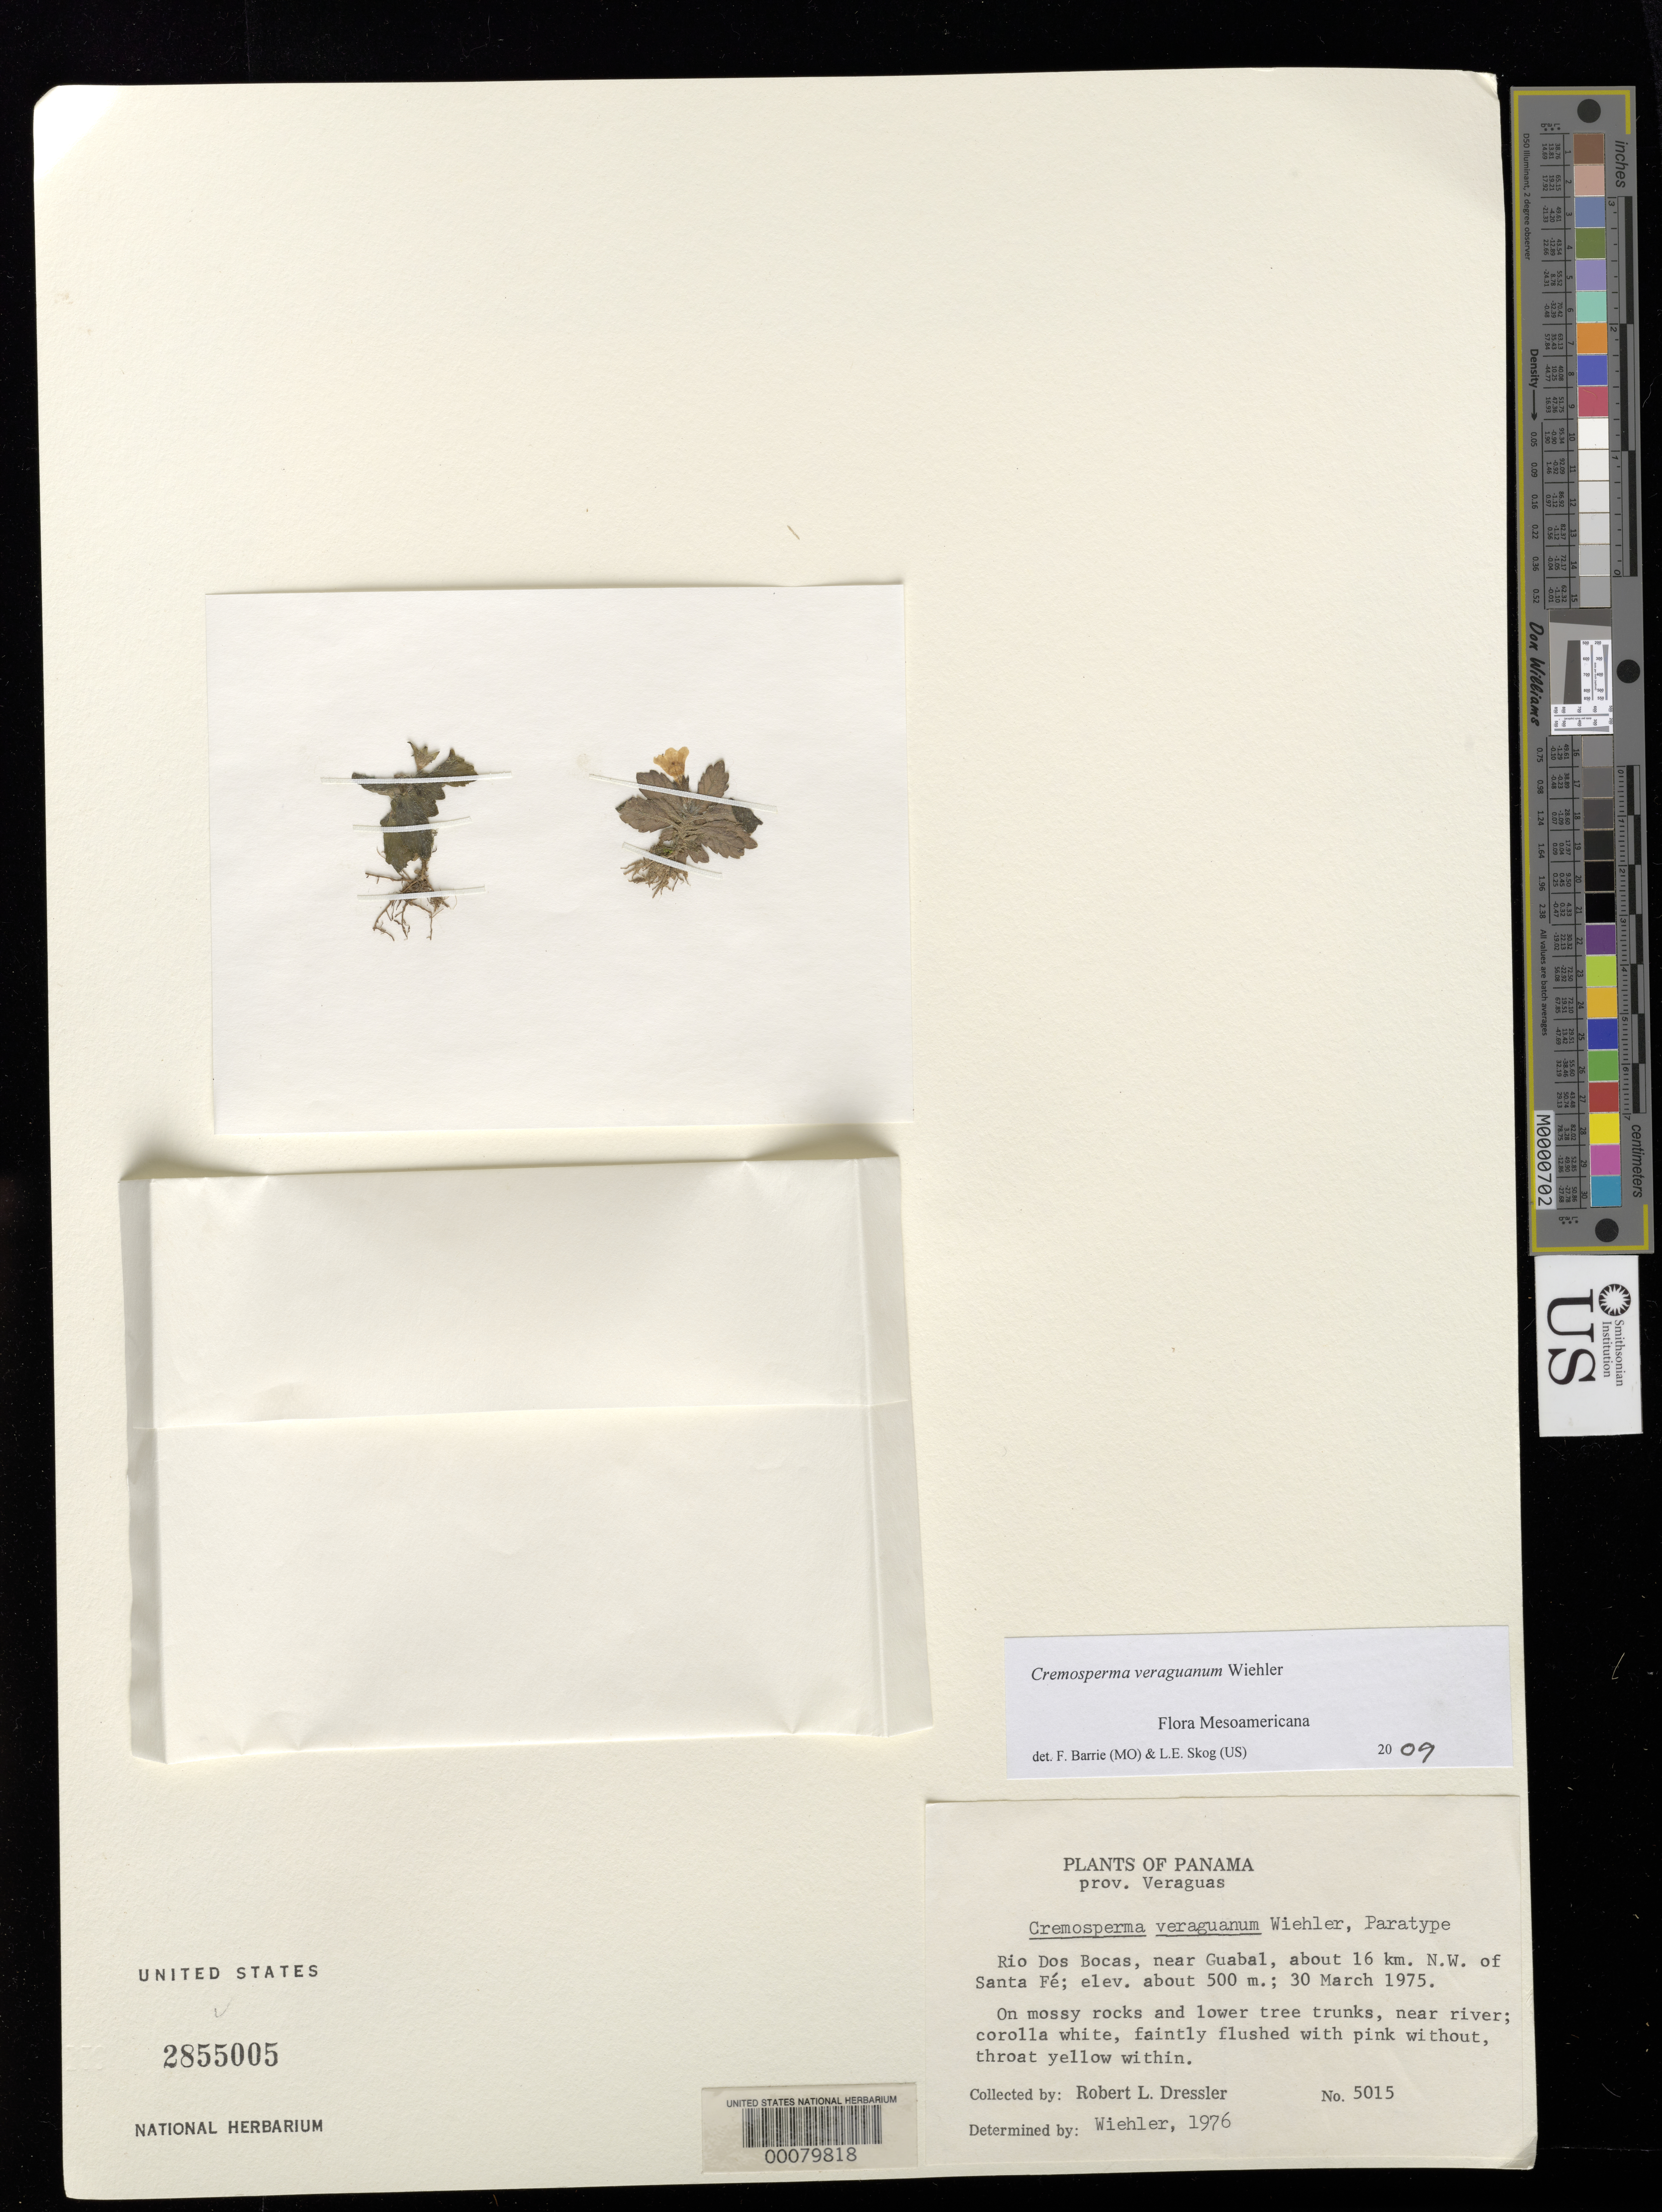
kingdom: Plantae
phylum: Tracheophyta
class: Magnoliopsida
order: Lamiales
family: Gesneriaceae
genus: Cremosperma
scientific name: Cremosperma veraguanum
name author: Wiehler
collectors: R. Dressler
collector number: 5015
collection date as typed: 30 Mar 1975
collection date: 1975-03-30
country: Panama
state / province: Veraguas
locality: Rio dos Bocas, near Guabal, about 16 km NW of Santa Fe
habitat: On mossy rocks and lower tree trunks, near river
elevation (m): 500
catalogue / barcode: US 2855005